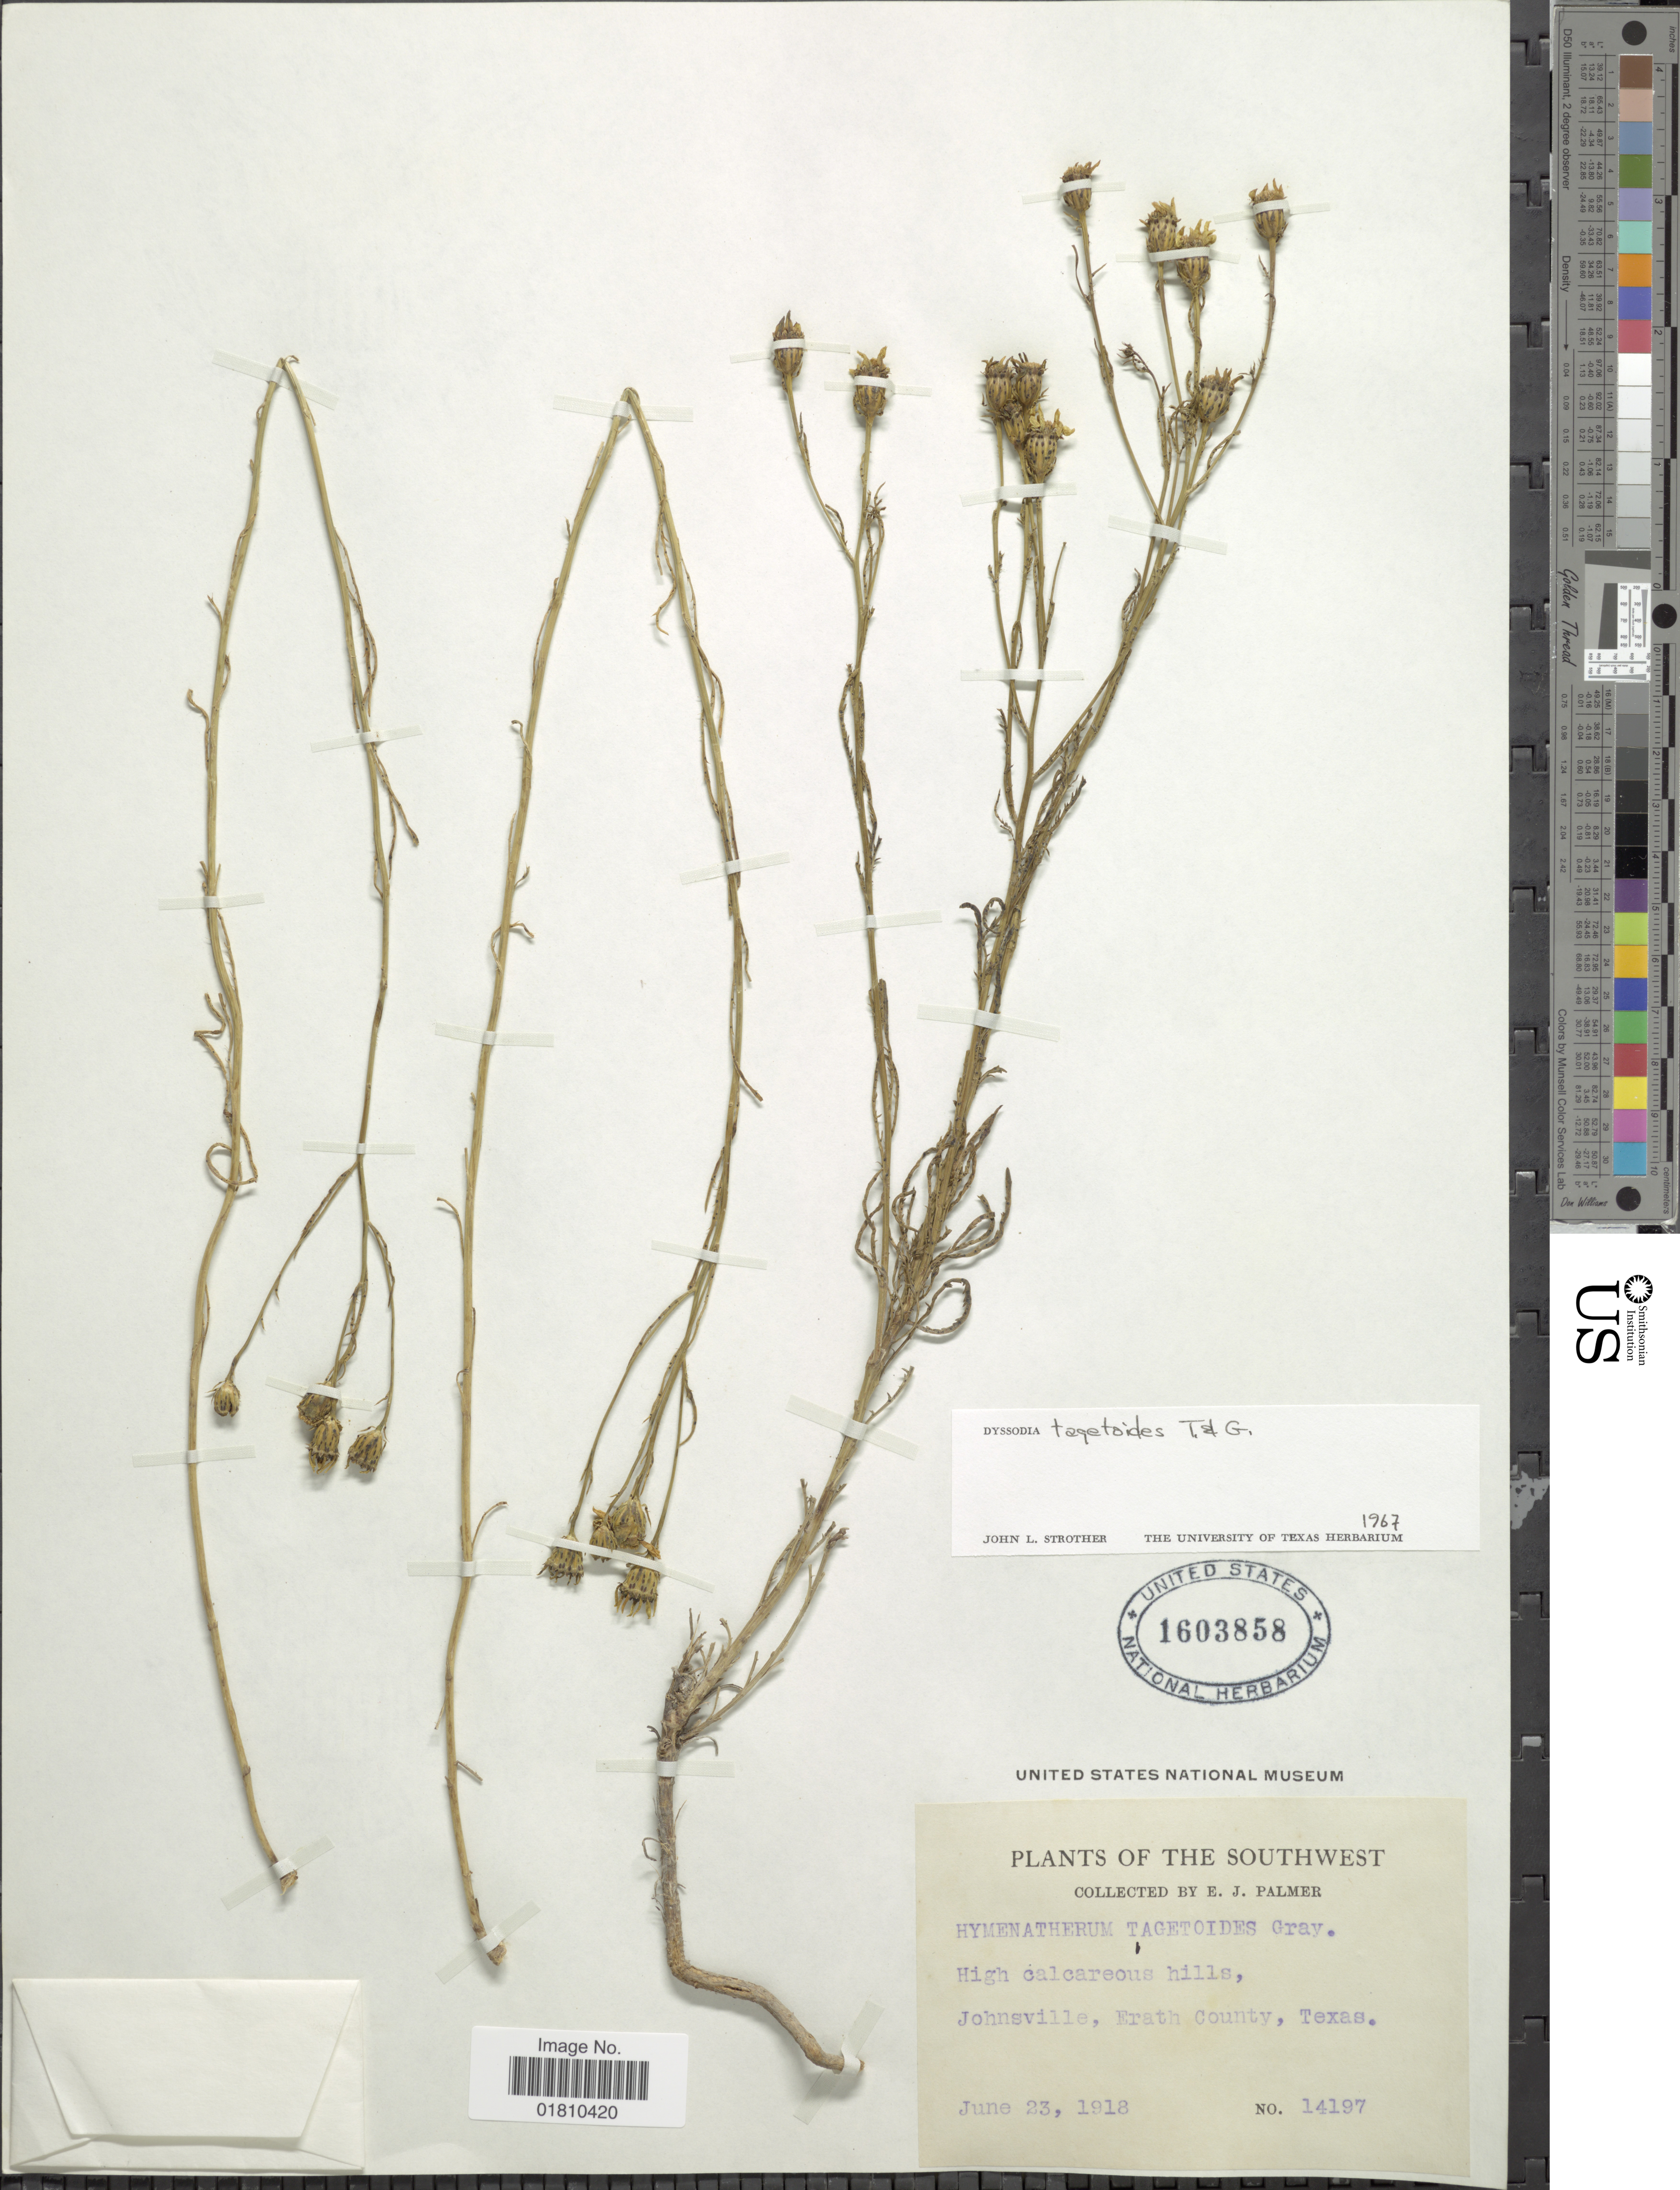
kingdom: Plantae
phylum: Tracheophyta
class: Magnoliopsida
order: Asterales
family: Asteraceae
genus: Dysodiopsis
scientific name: Dysodiopsis tagetoides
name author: (Torr. & A. Gray) Rydb.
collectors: E. J. Palmer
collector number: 14197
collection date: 1918-06-23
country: United States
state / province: Texas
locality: Southwest, high calcareous hills, Johnsville, Erath County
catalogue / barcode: US 1603858